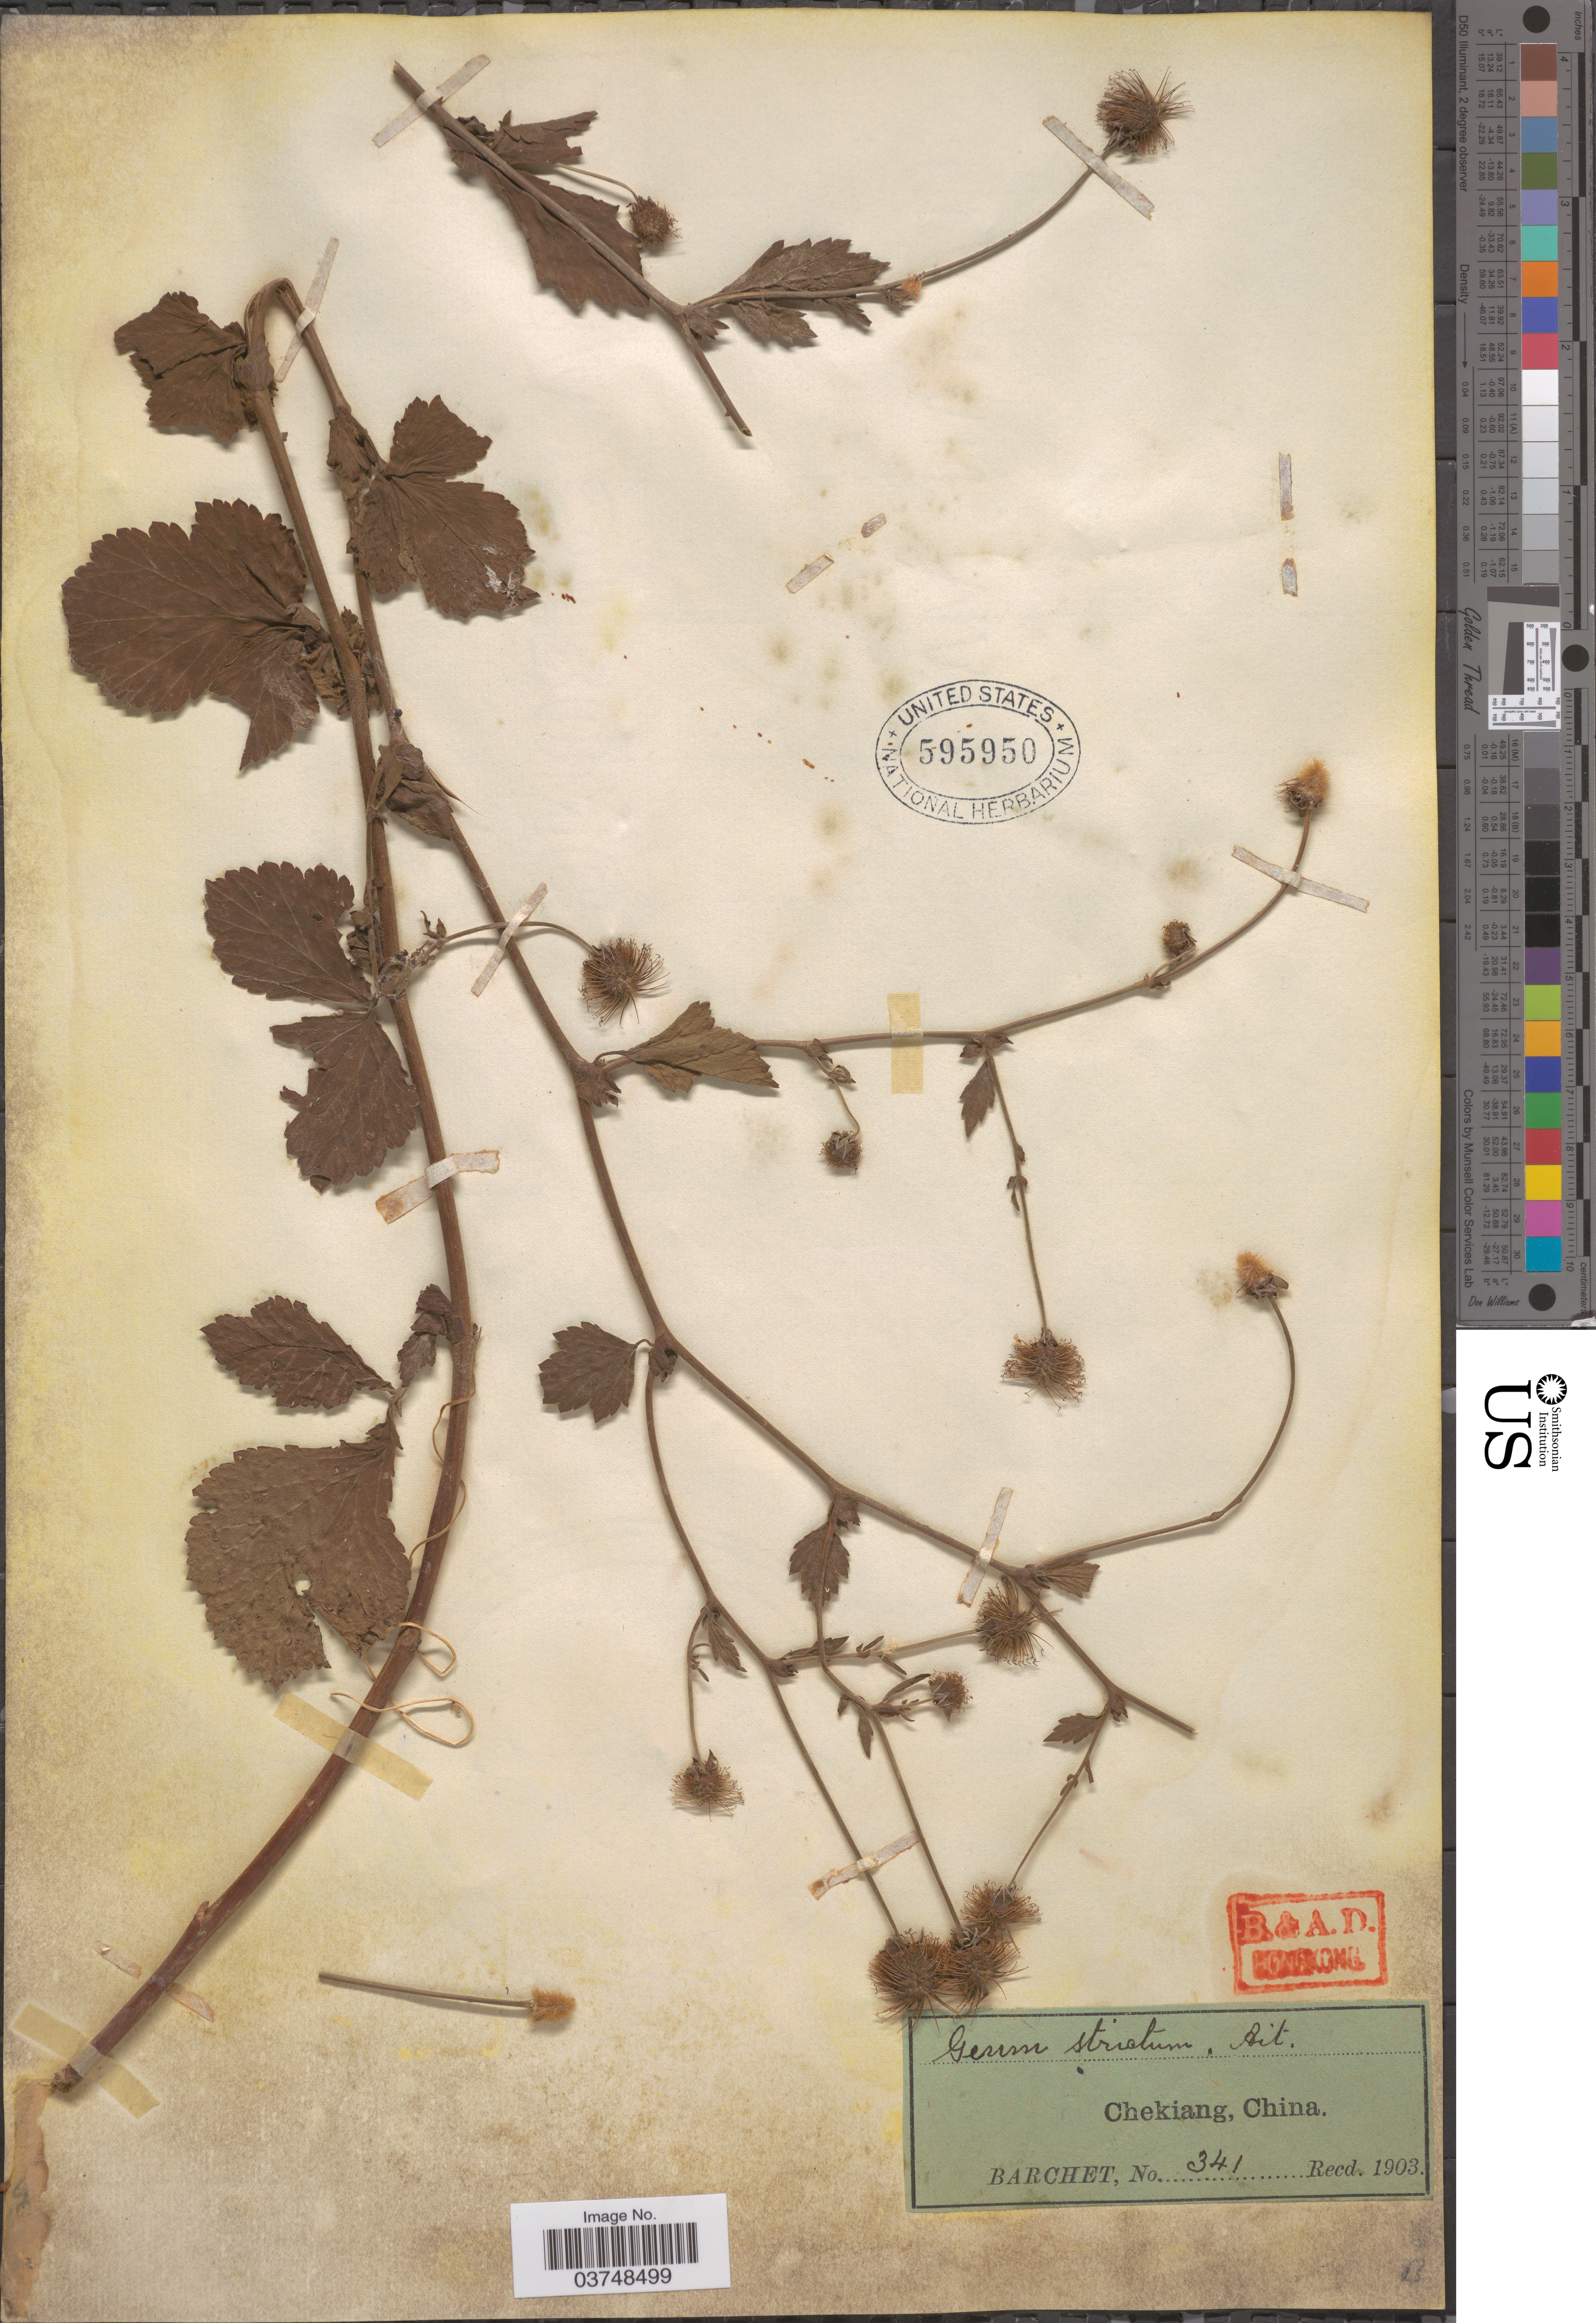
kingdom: Plantae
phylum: Tracheophyta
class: Magnoliopsida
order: Rosales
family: Rosaceae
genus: Geum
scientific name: Geum strictum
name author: Aiton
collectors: Barchet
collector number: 341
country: China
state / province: Zhejiang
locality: Chekiang.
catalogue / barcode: US 595950